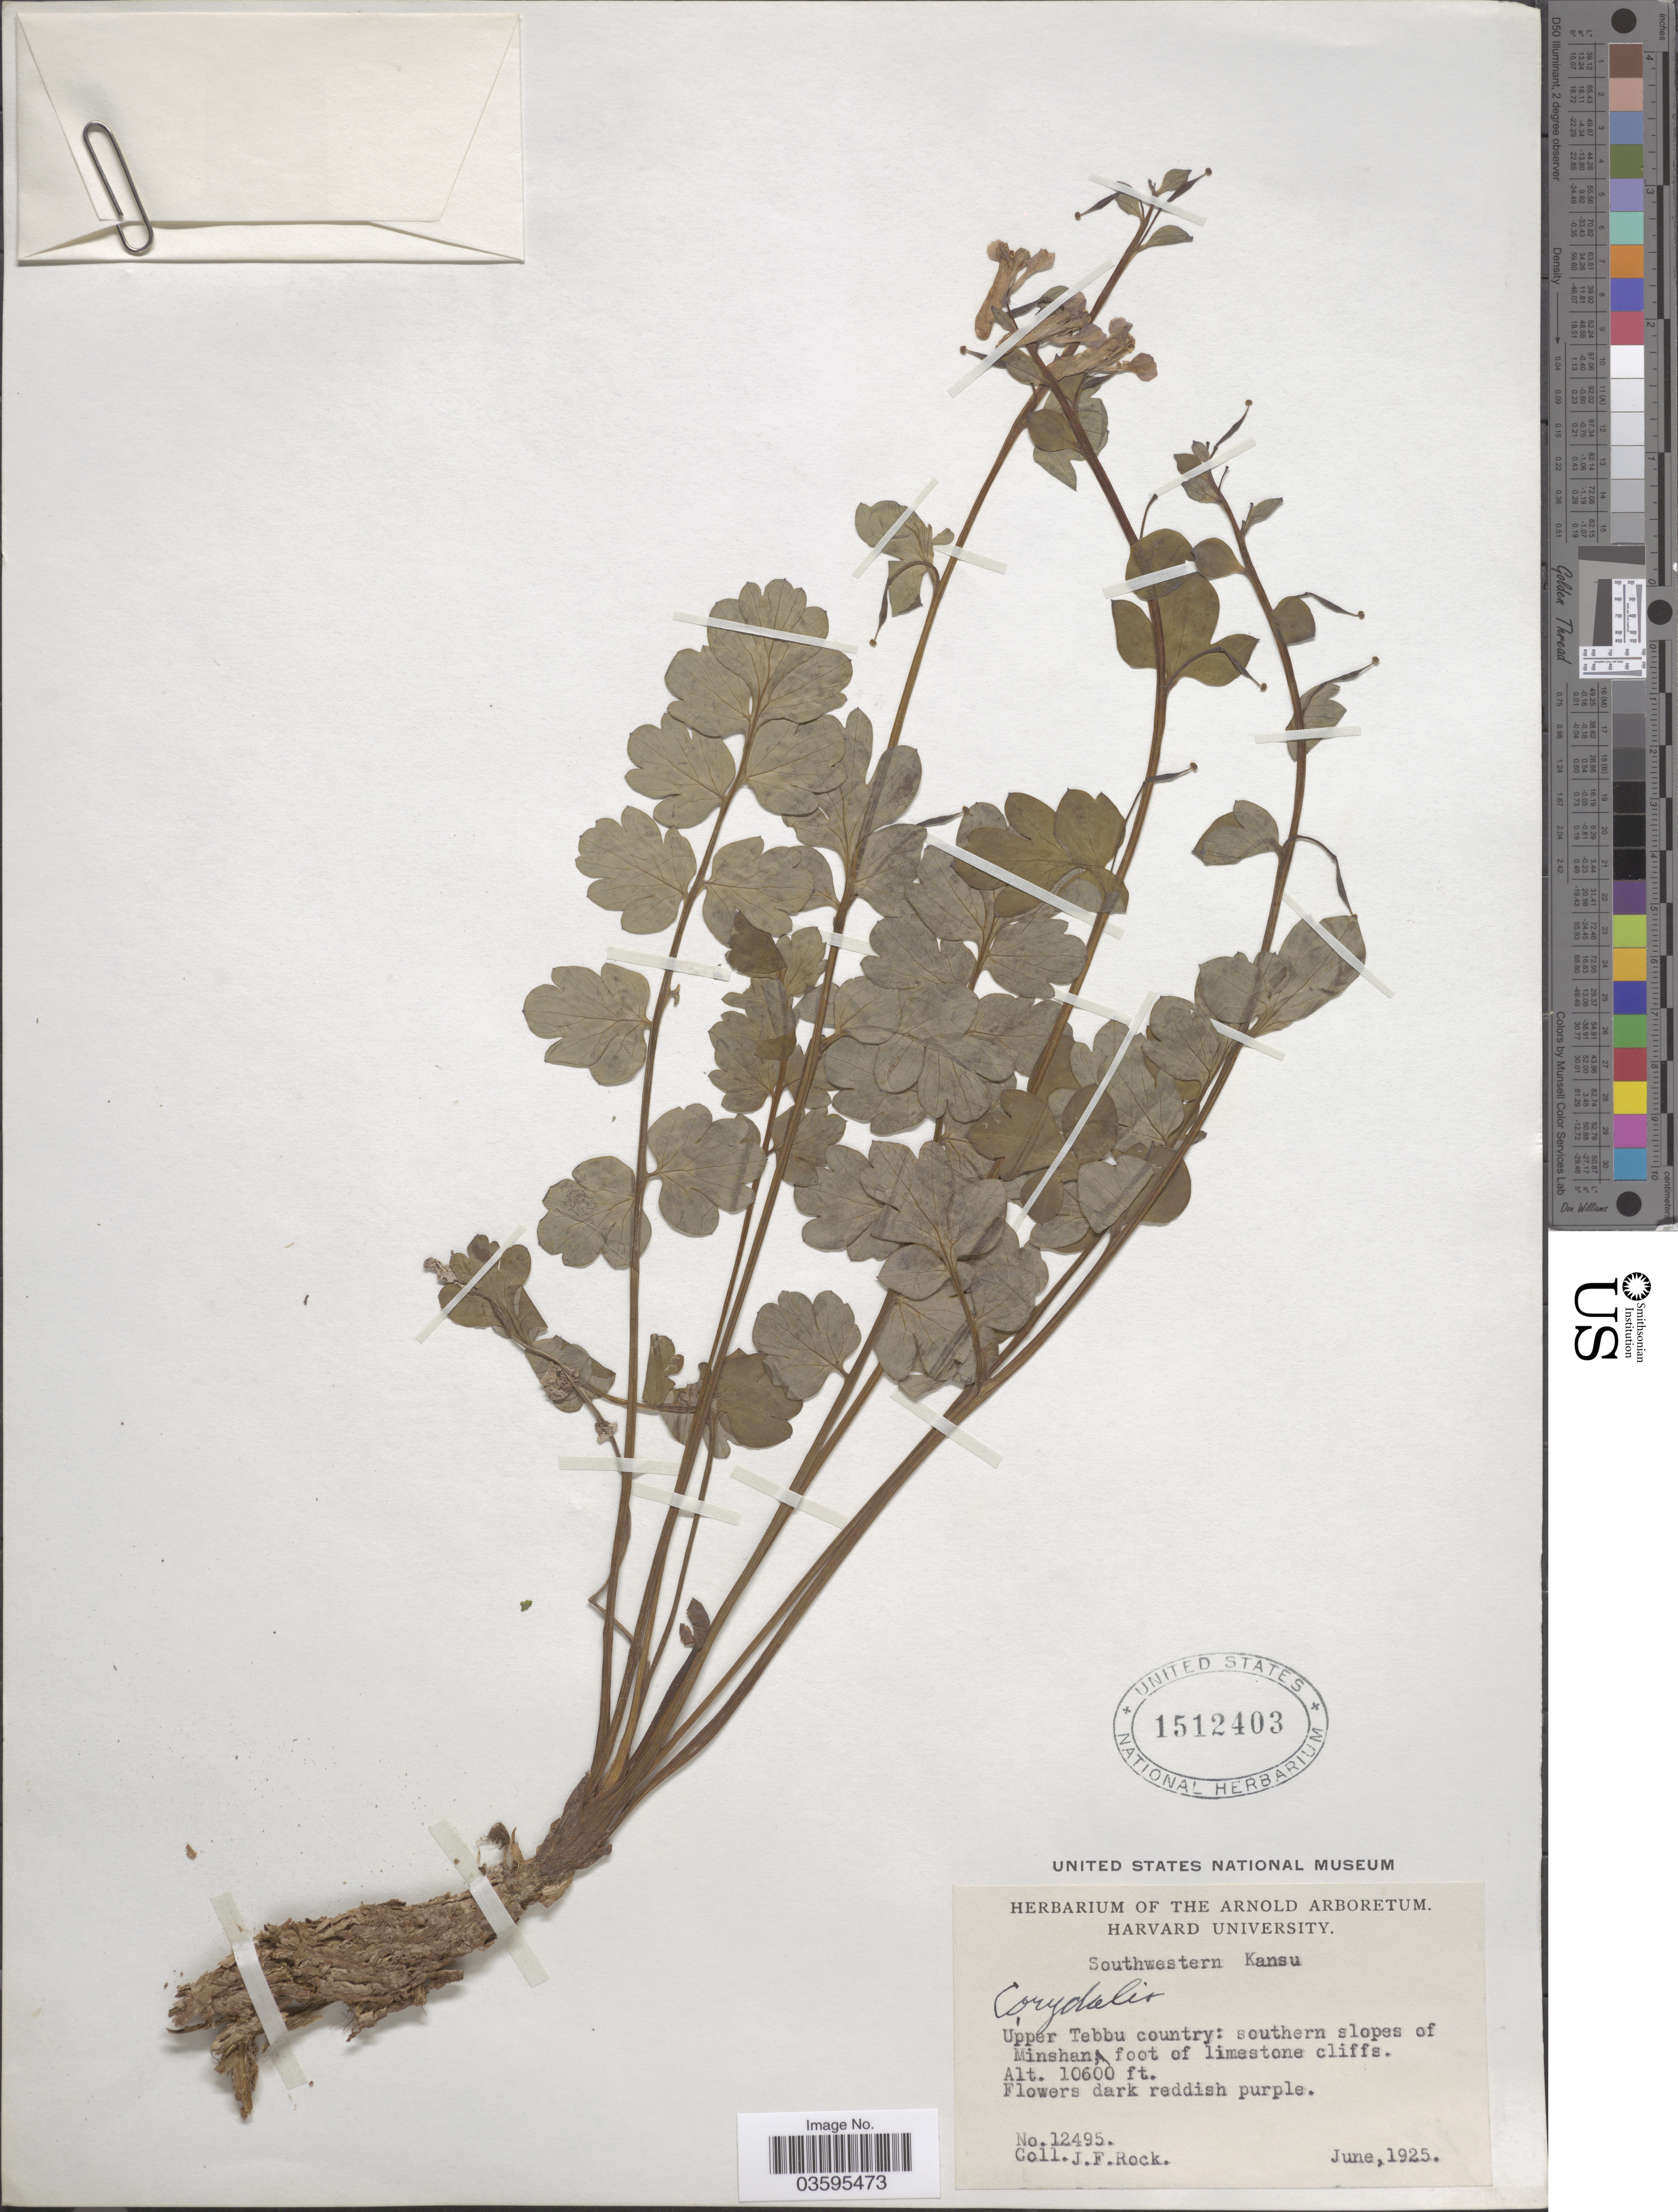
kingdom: Plantae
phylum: Tracheophyta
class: Magnoliopsida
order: Ranunculales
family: Papaveraceae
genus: Corydalis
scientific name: Corydalis sp.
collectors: J. Rock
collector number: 12495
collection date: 1925-06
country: China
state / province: Gansu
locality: Southwestern Kansu. Upper Tebbu country: southern slopes of Minshan, foot of limestone cliffs.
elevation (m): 3231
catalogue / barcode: US 1512403